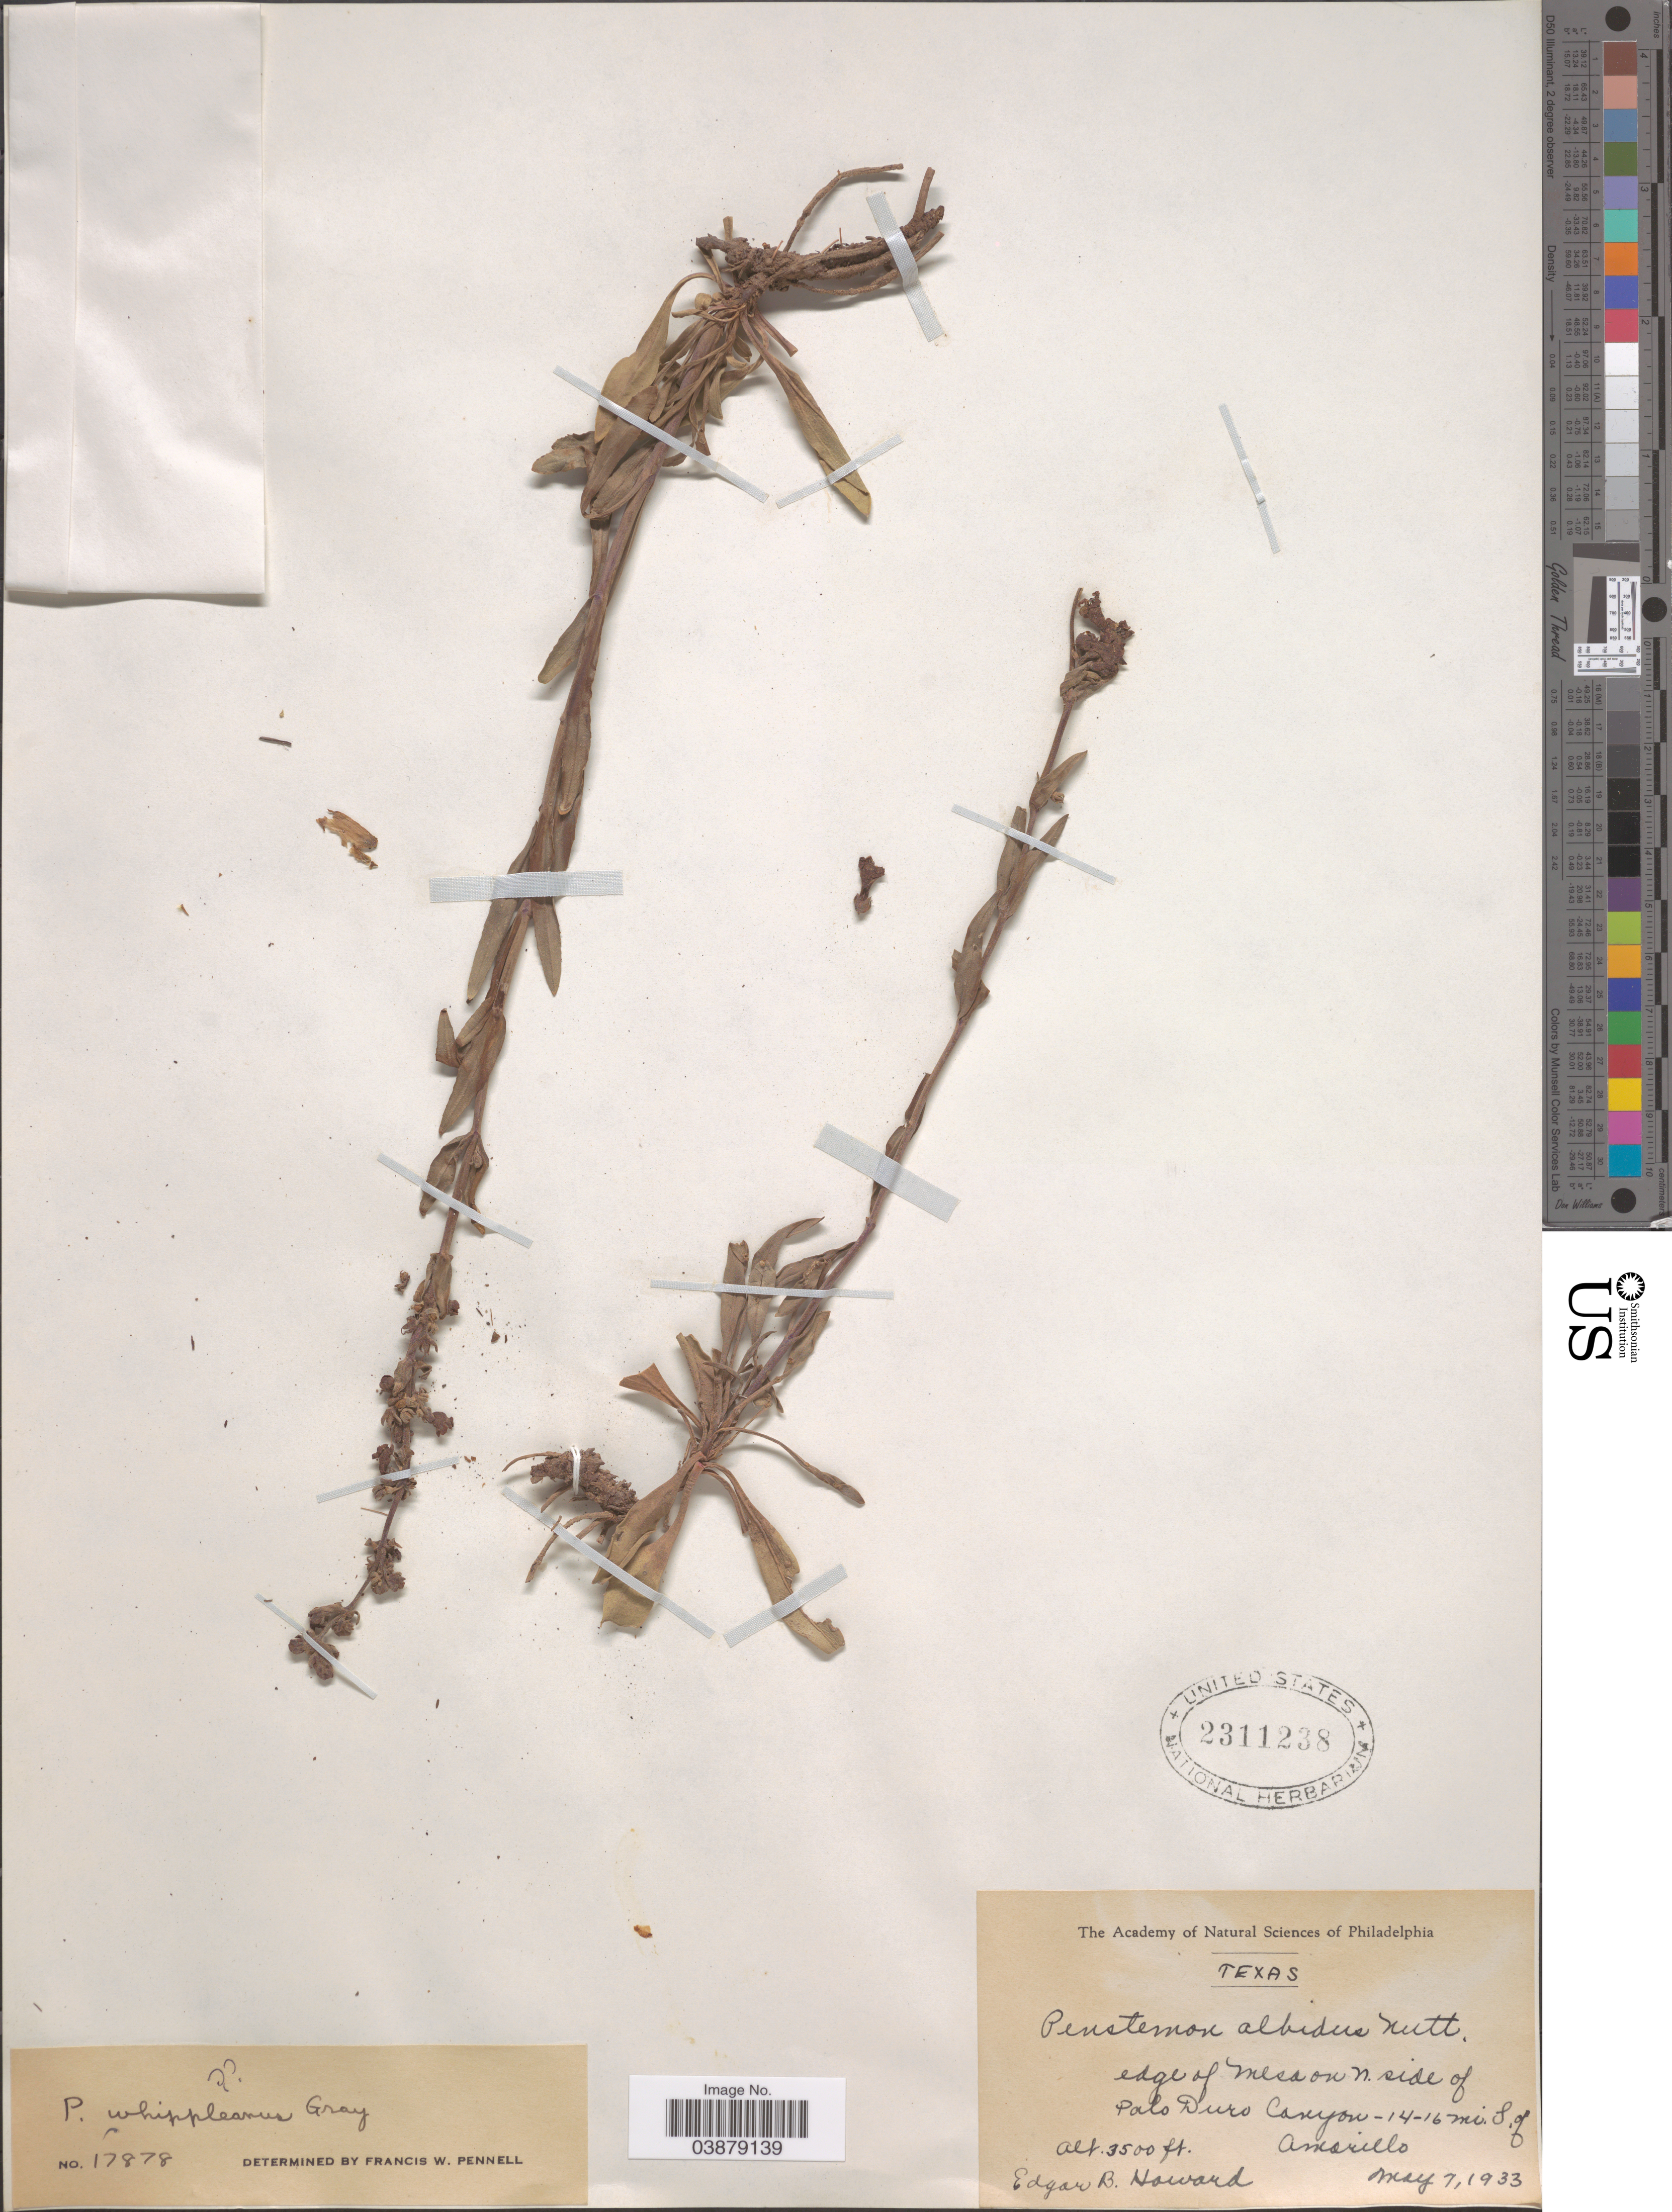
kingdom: Plantae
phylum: Tracheophyta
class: Magnoliopsida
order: Lamiales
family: Plantaginaceae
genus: Penstemon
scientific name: Penstemon whippleanus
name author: A. Gray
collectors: E. Howard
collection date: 1933-05-07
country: United States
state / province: Texas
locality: Edge of Mesa on N. side of Palo Duro Canyon 14-16 mi. S of Amarillo.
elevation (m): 1067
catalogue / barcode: US 2311238